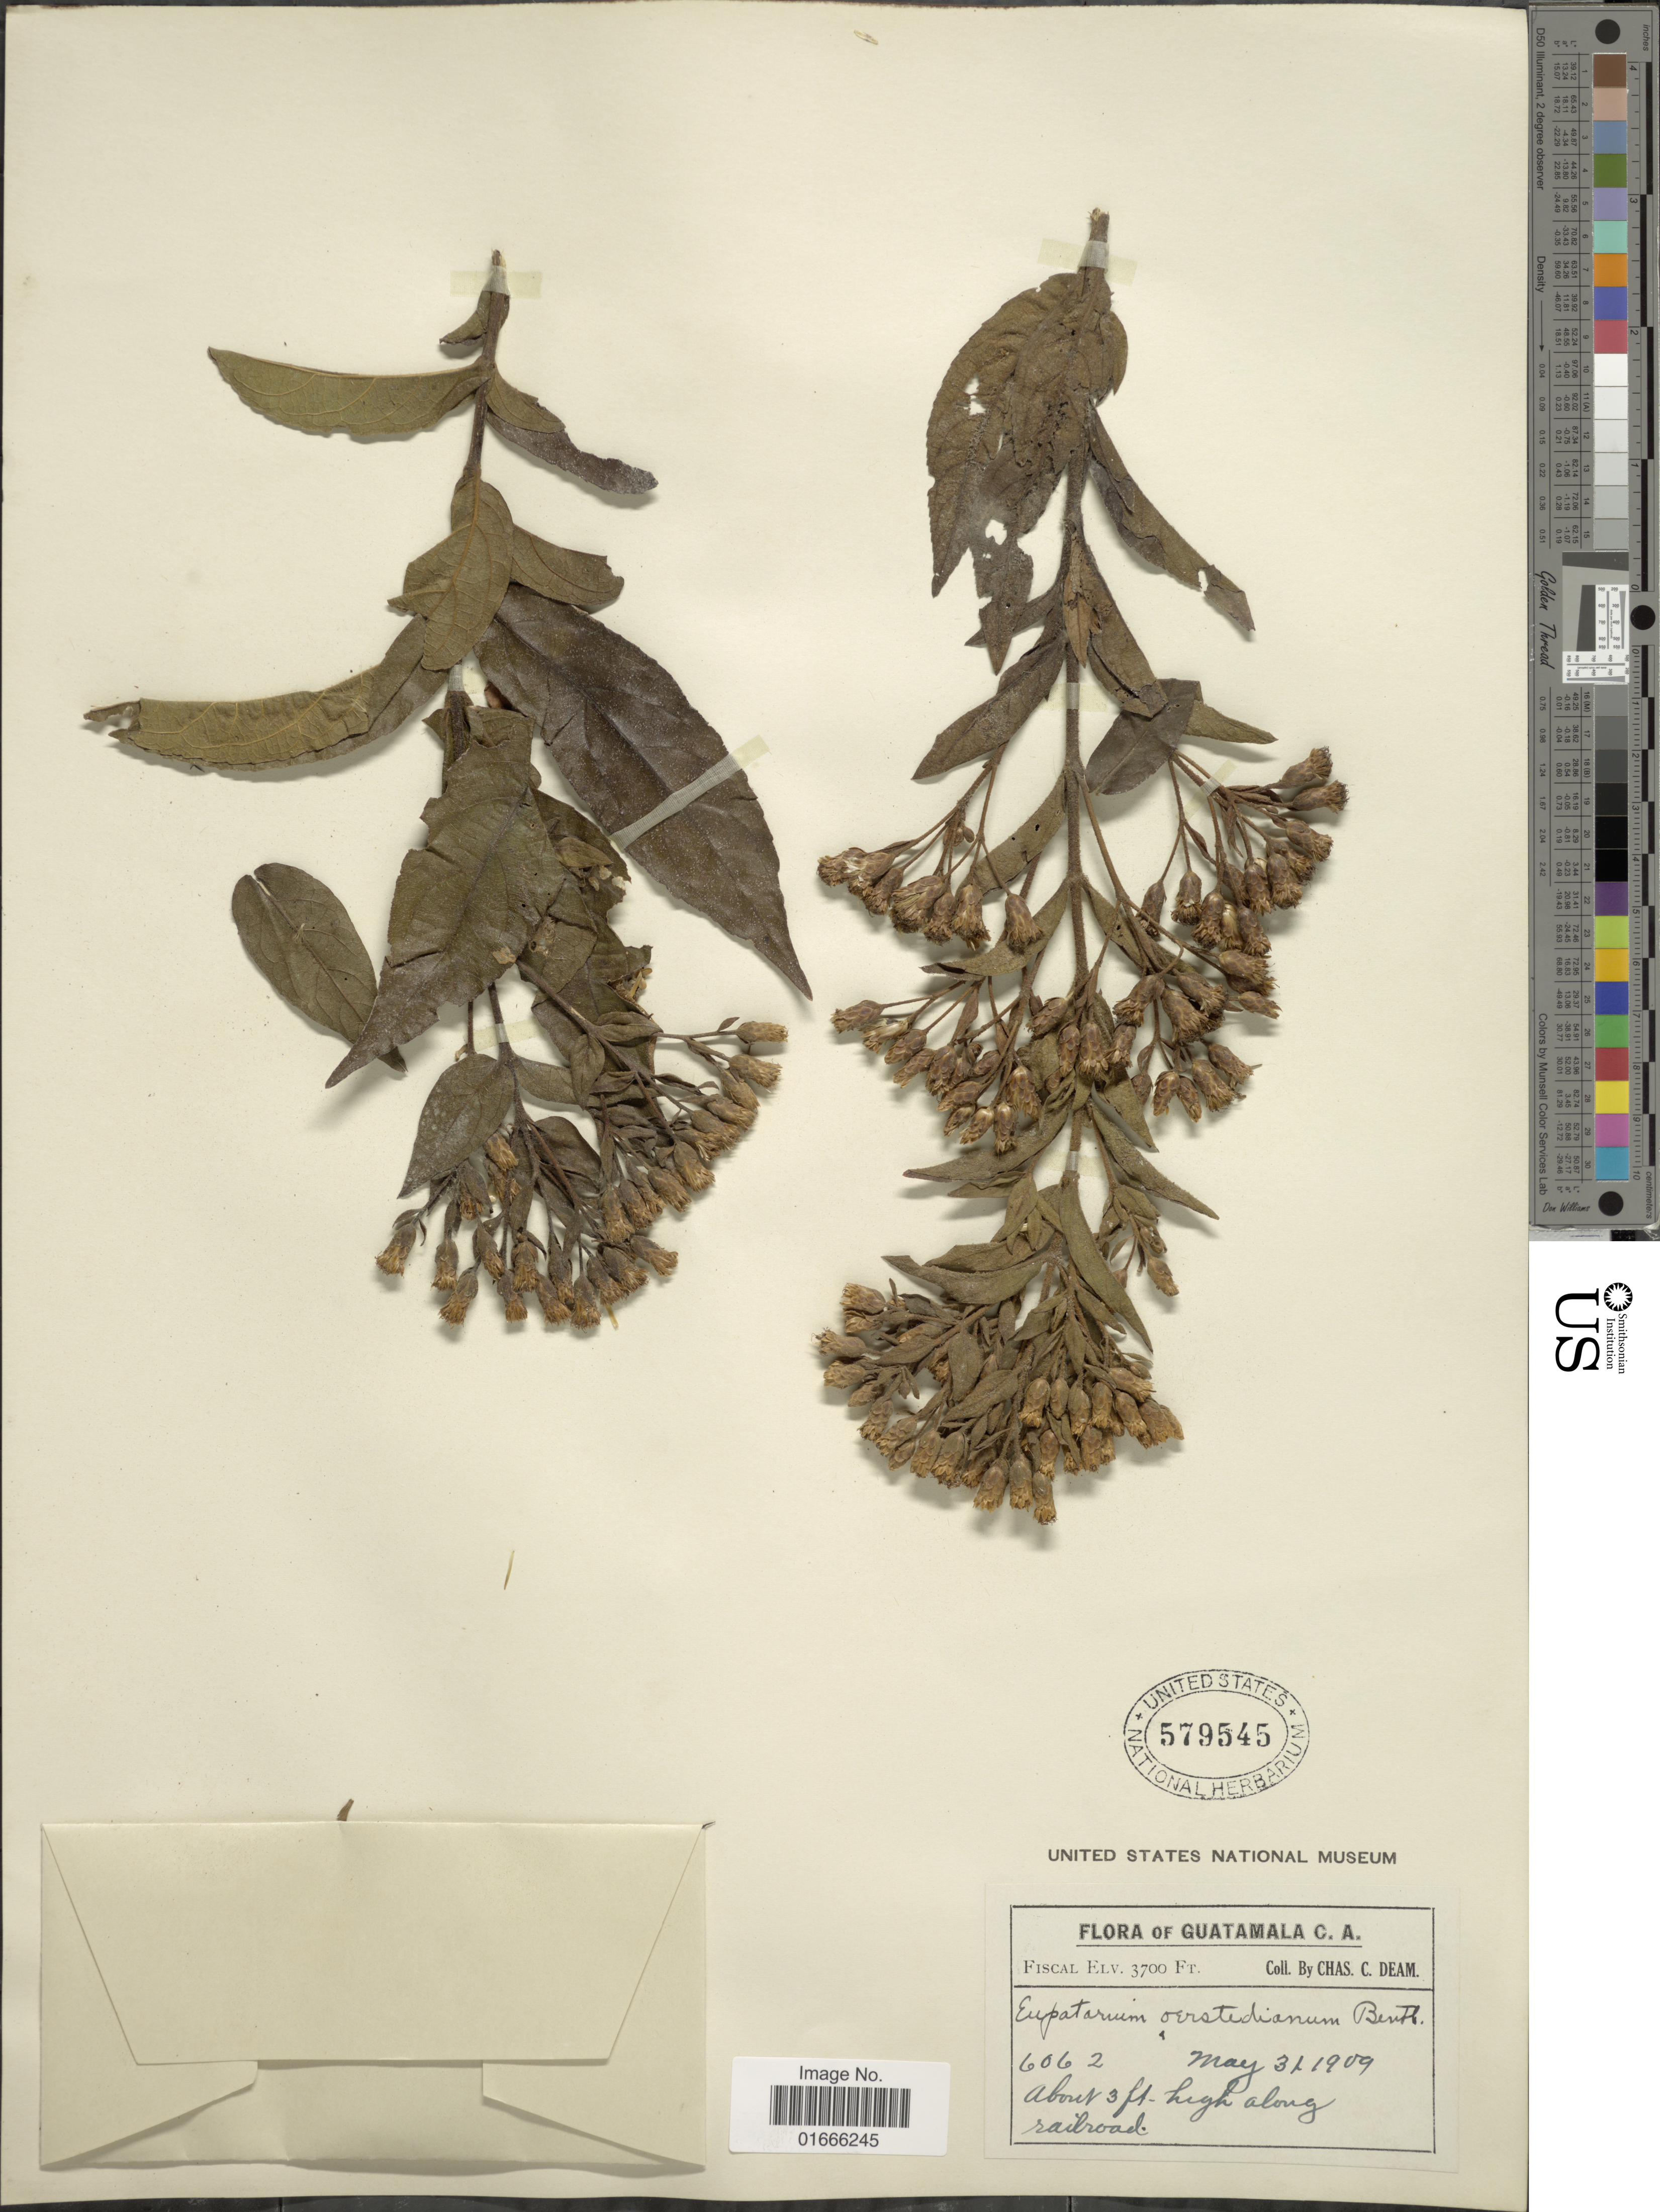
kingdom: Plantae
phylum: Tracheophyta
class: Magnoliopsida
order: Asterales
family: Asteraceae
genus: Chromolaena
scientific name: Chromolaena oerstediana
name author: (B.L. Rob. ex Oerst.) R.M. King & H. Rob.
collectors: C. C. Deam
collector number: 6062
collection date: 1909-05-31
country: Guatemala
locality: Railroad.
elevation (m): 1128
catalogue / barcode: US 579545